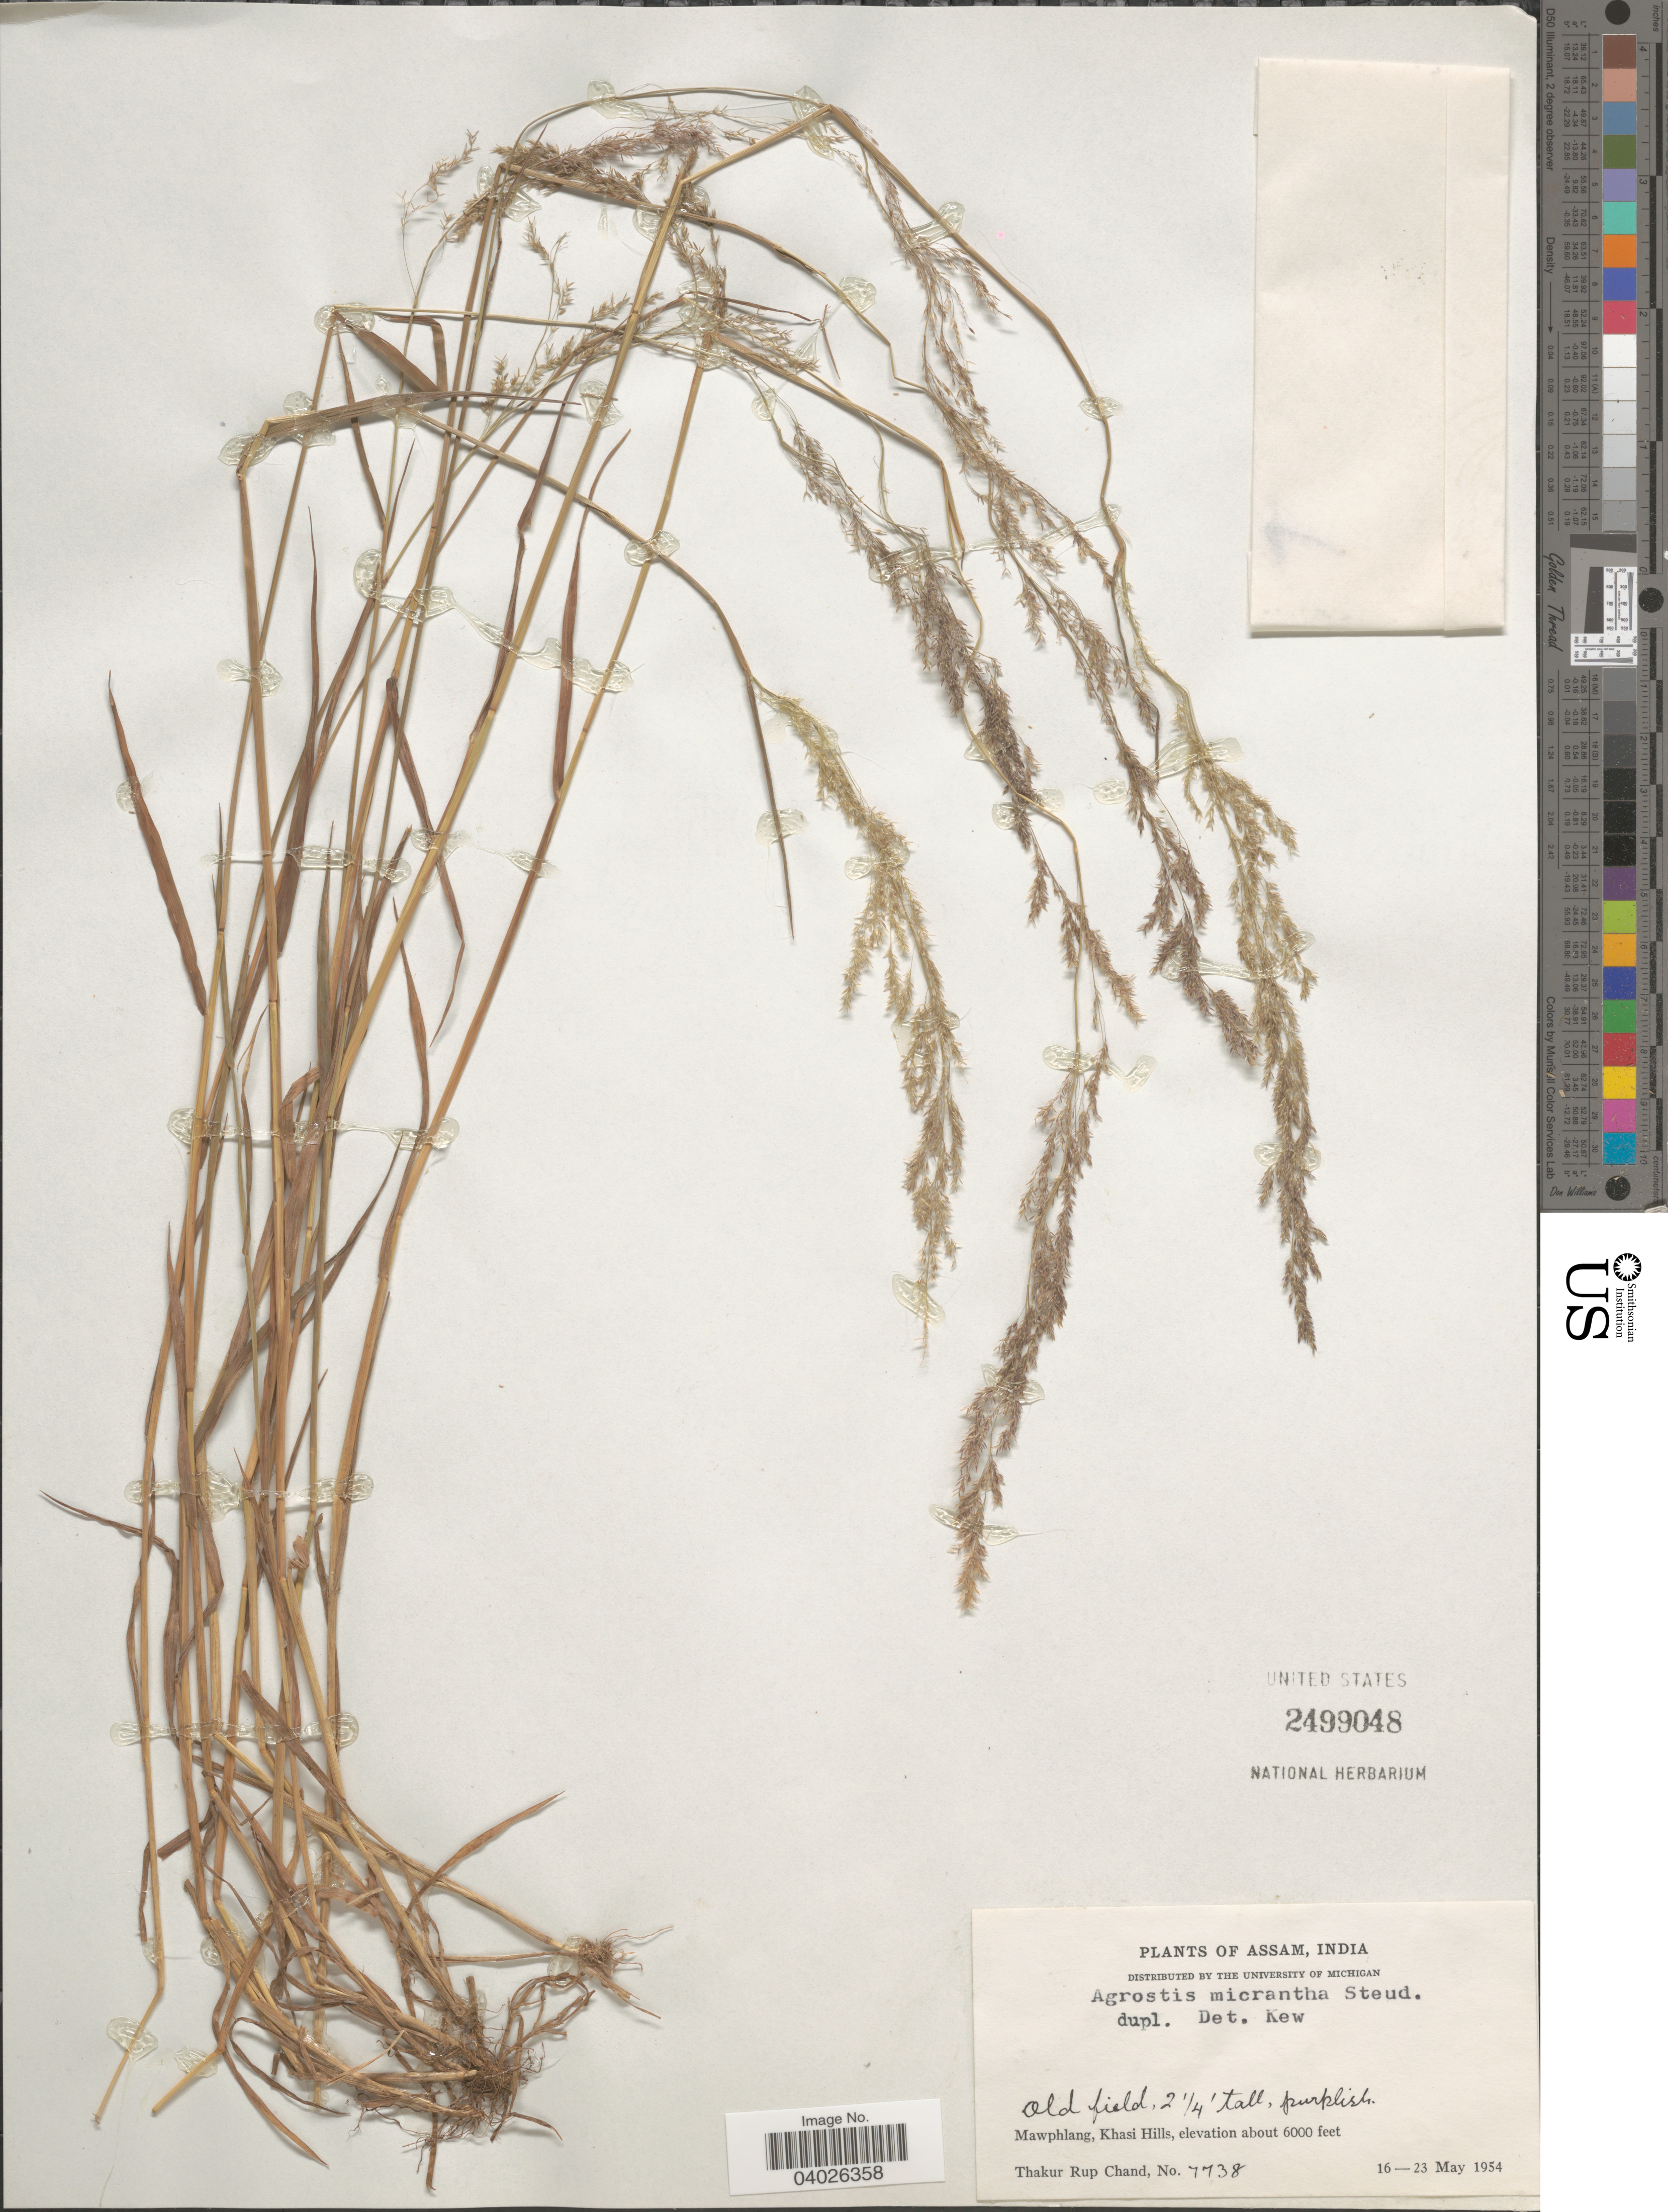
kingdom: Plantae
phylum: Tracheophyta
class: Liliopsida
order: Poales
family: Poaceae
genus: Agrostis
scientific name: Agrostis micrantha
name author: Steud.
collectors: T. R. Chand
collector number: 7738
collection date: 1954-05-16/1954-05-23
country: India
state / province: Meghalaya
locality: Mawphlang, Khasi Hills.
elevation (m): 1829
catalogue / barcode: US 2499048